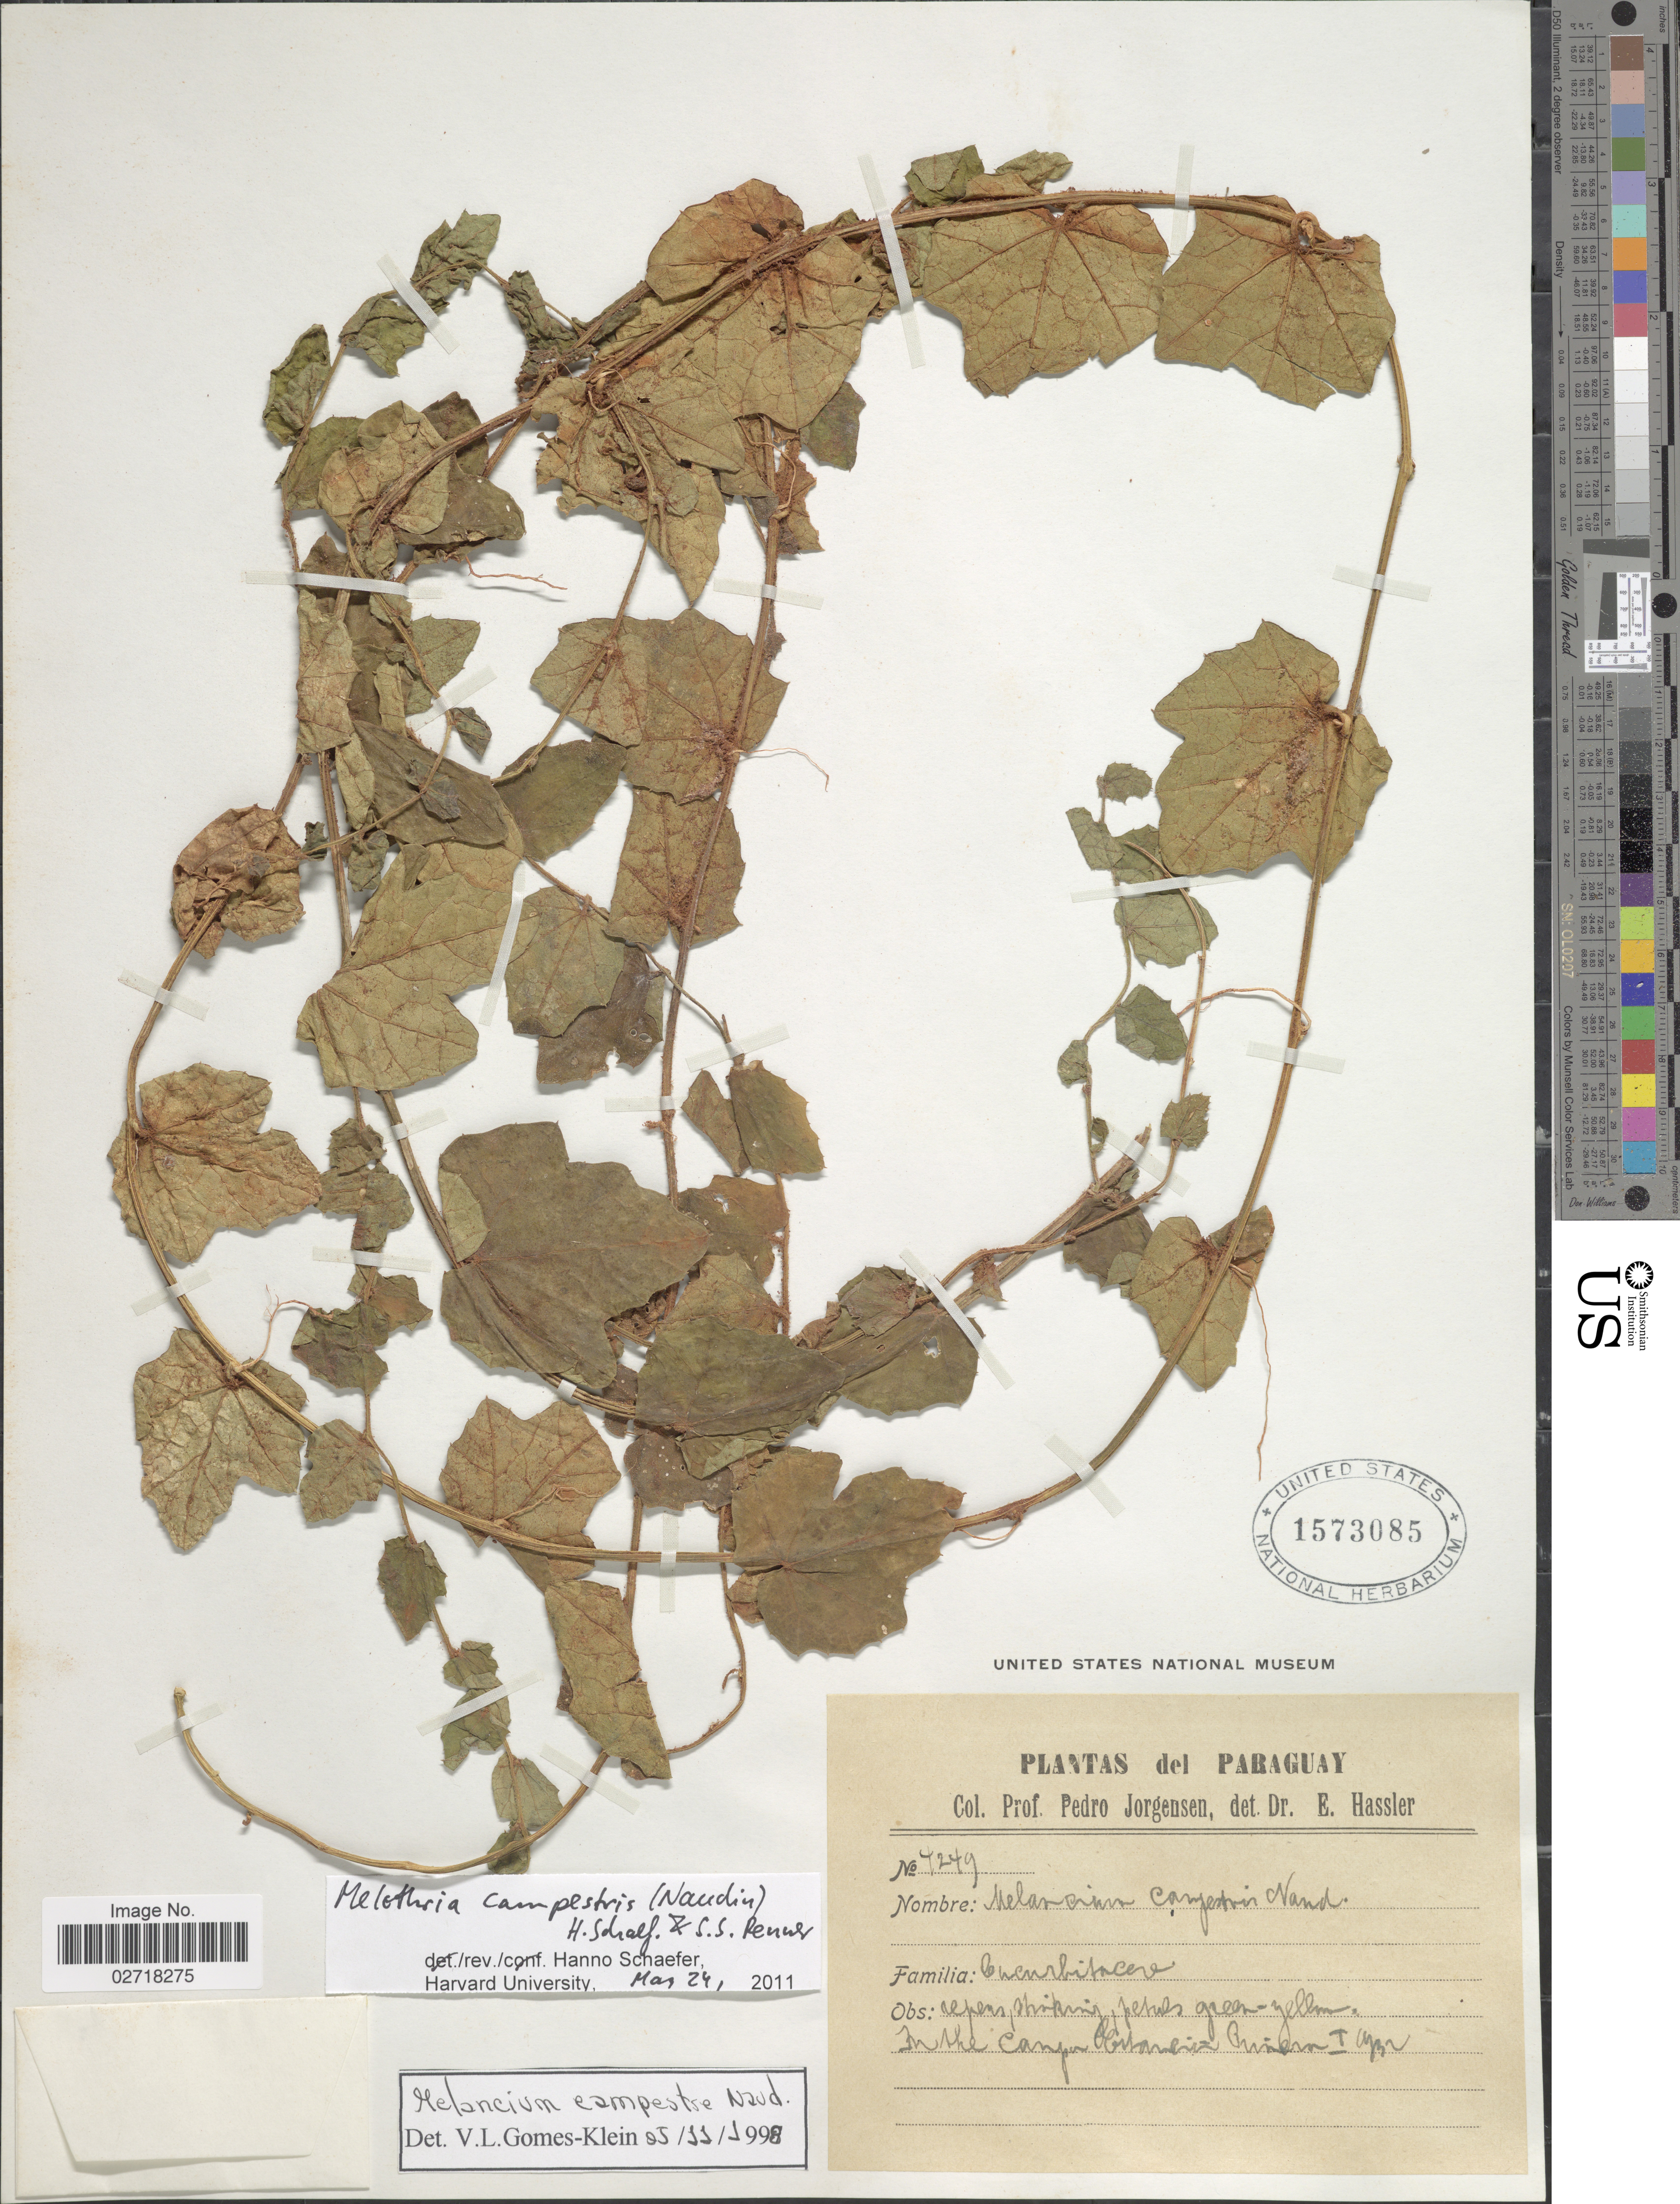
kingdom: Plantae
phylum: Tracheophyta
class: Magnoliopsida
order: Cucurbitales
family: Cucurbitaceae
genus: Melothria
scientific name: Melothria campestris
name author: (Naudin) H. Schaef. & S.S. Renner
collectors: P. Jörgensen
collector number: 4249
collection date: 1932-01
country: Paraguay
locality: In the campo Estancia Primera [interpreted]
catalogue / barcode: US 1573085